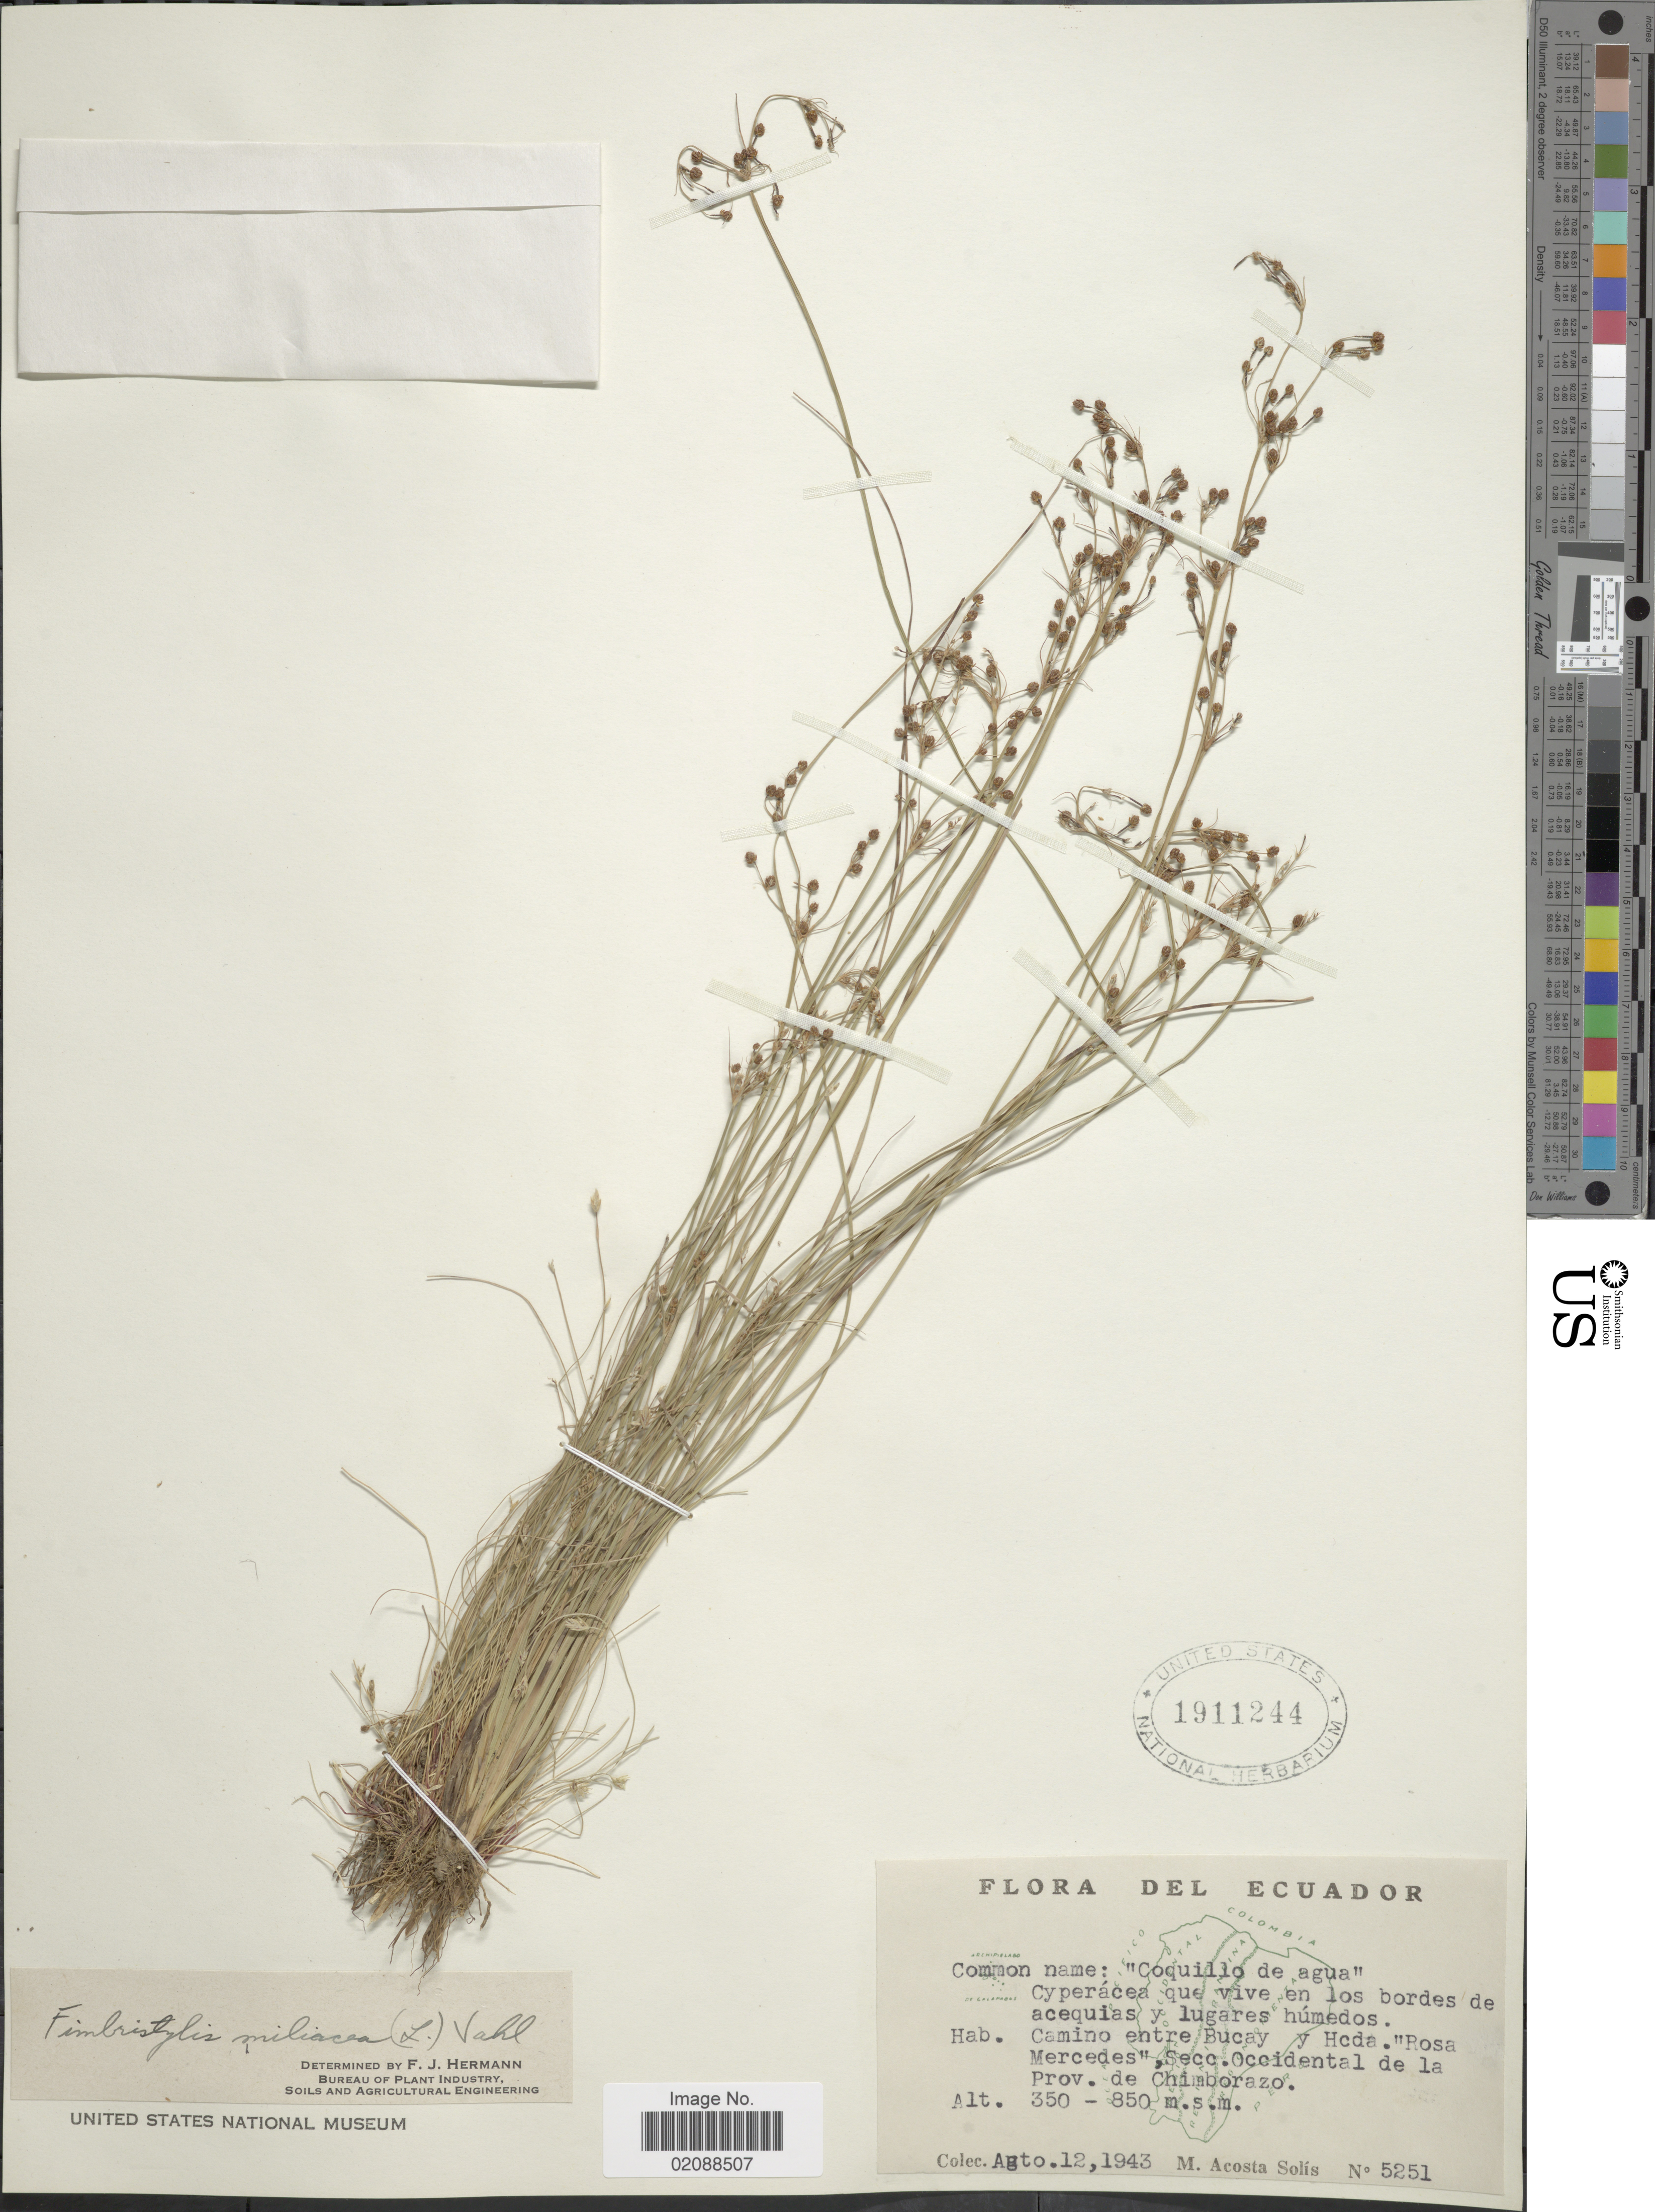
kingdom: Plantae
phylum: Tracheophyta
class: Liliopsida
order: Poales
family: Cyperaceae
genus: Fimbristylis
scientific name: Fimbristylis littoralis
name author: Gaudich.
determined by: Strong, M. T., (US), Smithsonian Institution - National Museum of Natural History (UNITED STATES)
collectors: M. Acosta Solis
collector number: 5251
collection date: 1943-08-12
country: Ecuador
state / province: Chimborazo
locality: Camino entre Bucay y Hcda. "Rosa Mercedes", Secc. Occidental de la Prov. de Chimborazo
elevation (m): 350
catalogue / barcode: US 1911244